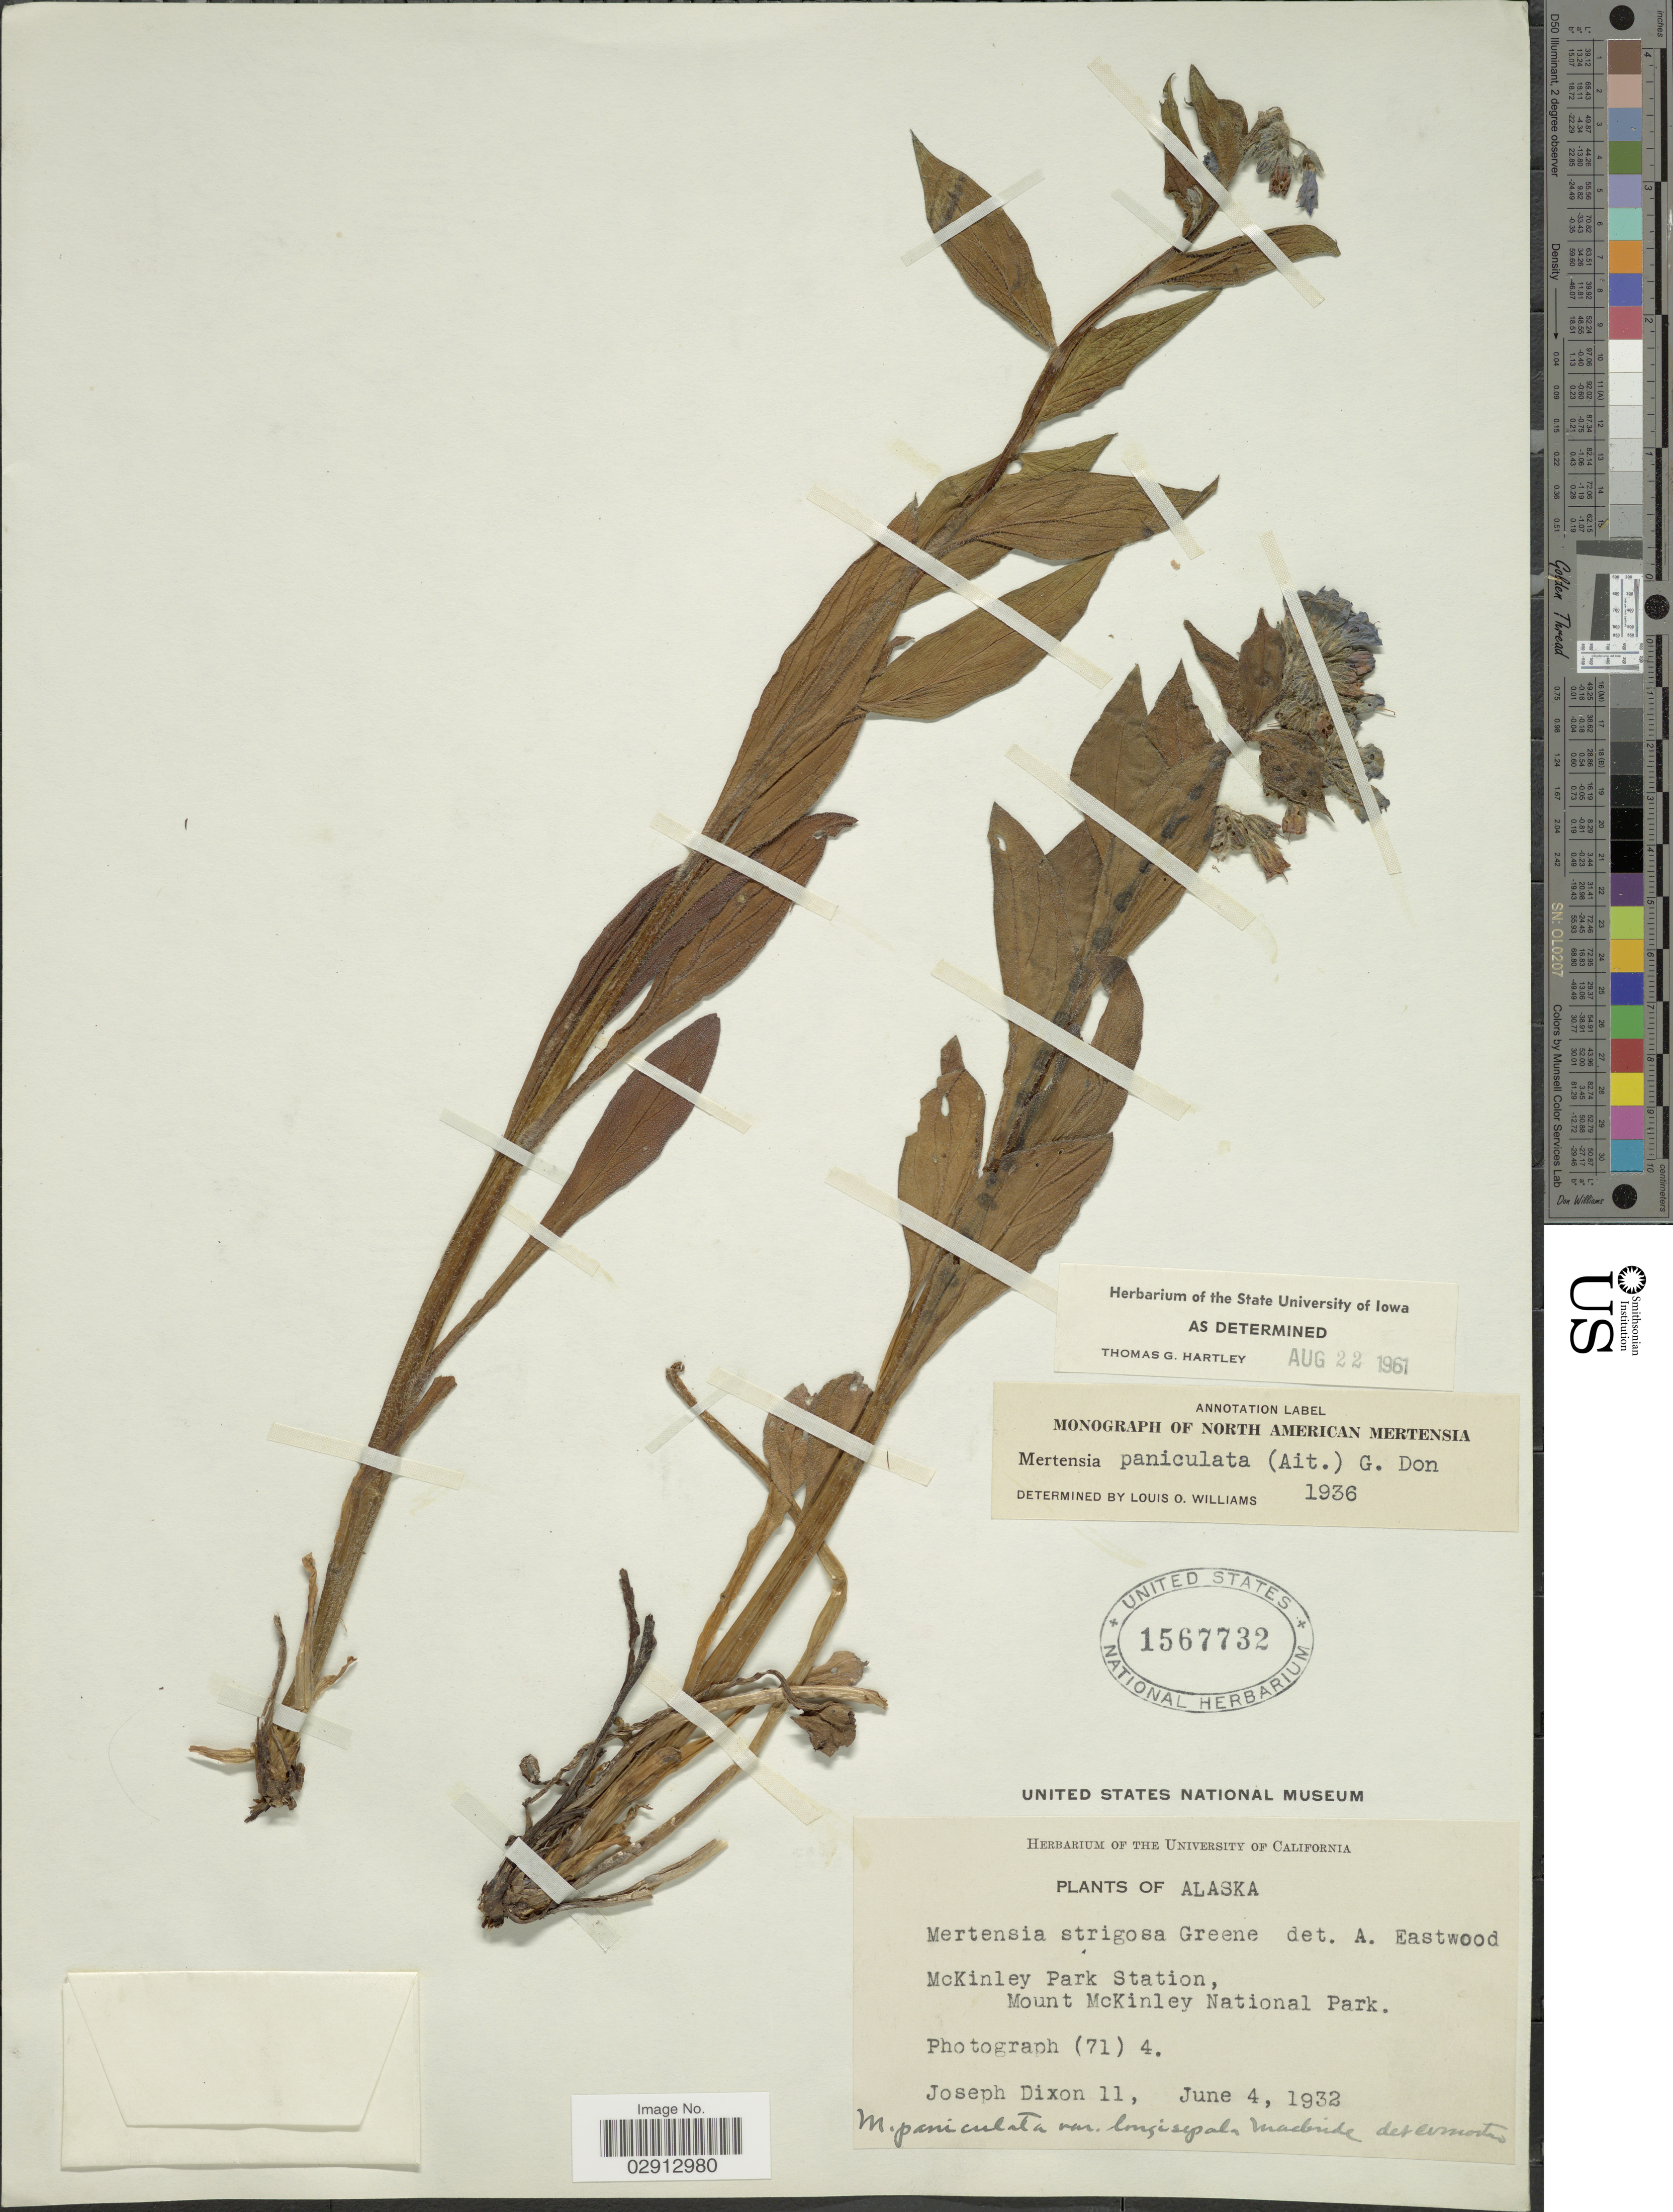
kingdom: Plantae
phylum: Tracheophyta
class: Magnoliopsida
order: Boraginales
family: Boraginaceae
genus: Mertensia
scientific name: Mertensia paniculata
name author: (Aiton) G. Don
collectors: J. Dixon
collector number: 11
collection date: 1932-06-04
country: United States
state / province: Alaska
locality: McKinley Park Station, Mount McKinley National Park.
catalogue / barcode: US 1567732